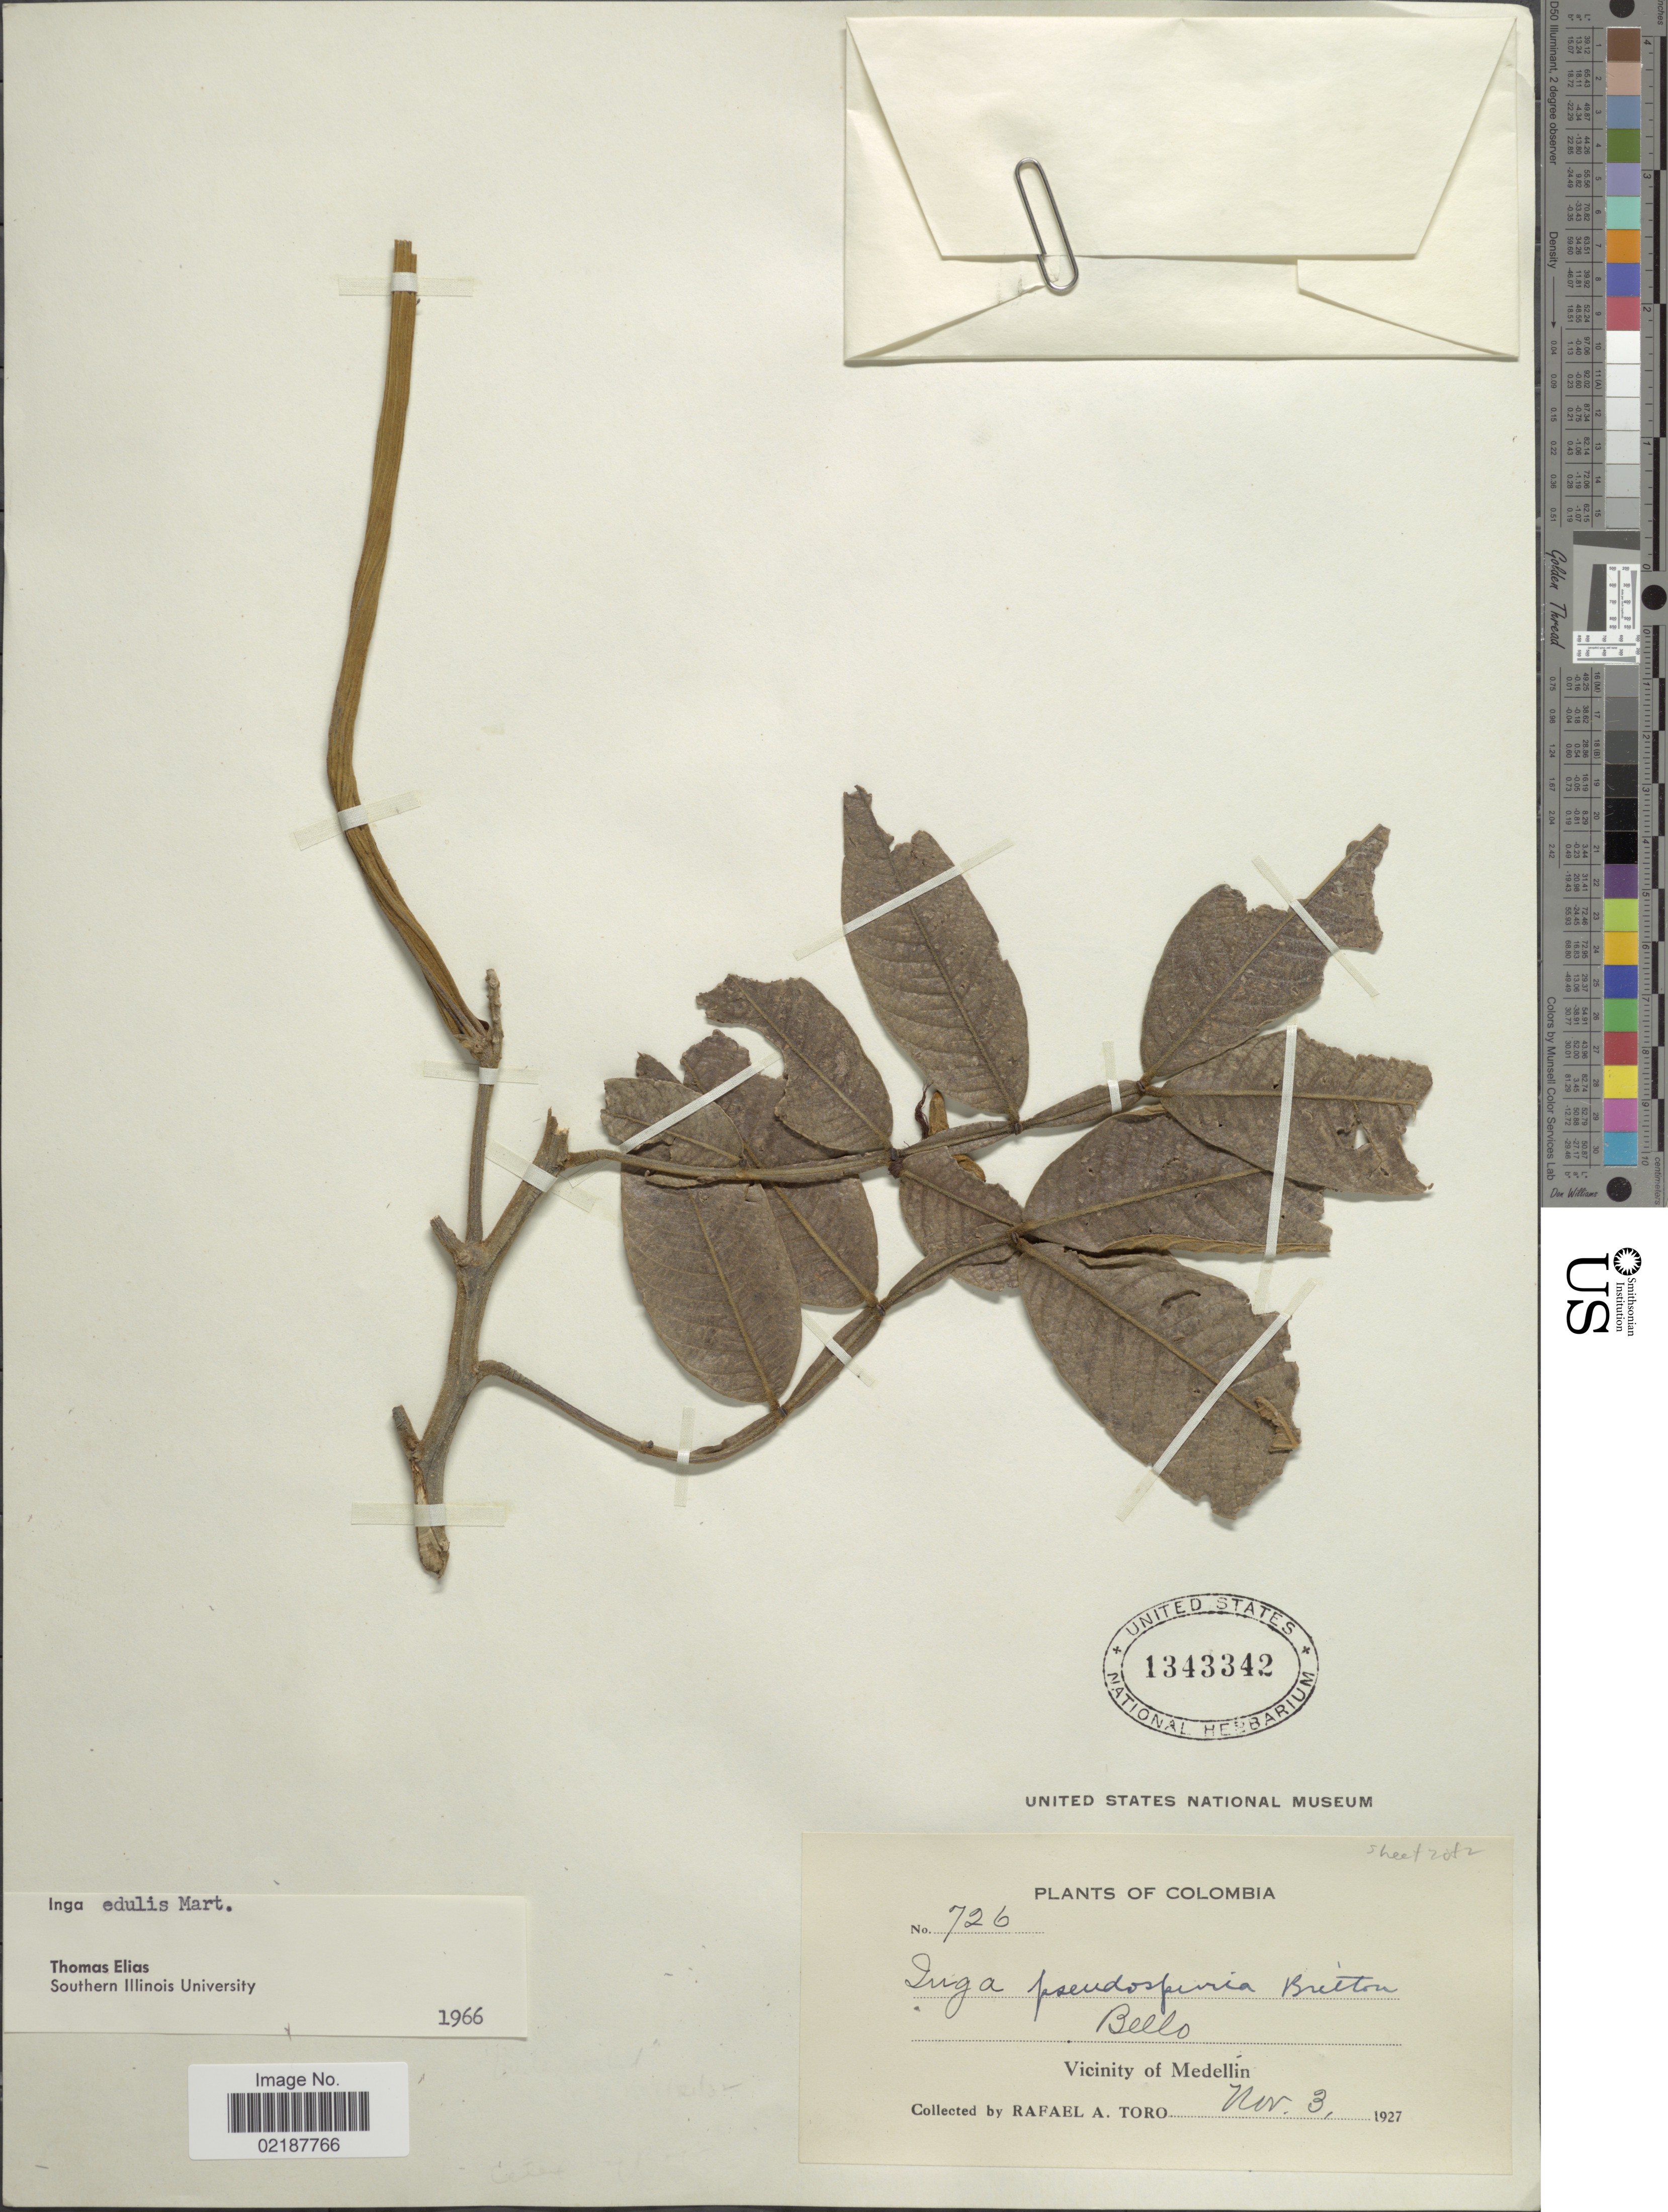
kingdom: Plantae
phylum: Tracheophyta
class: Magnoliopsida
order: Fabales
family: Fabaceae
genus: Inga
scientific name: Inga edulis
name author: Mart.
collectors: R. A. Toro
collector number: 726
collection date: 1927-11-03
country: Colombia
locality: Bello, Vicinity of Medellin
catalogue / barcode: US 1343342